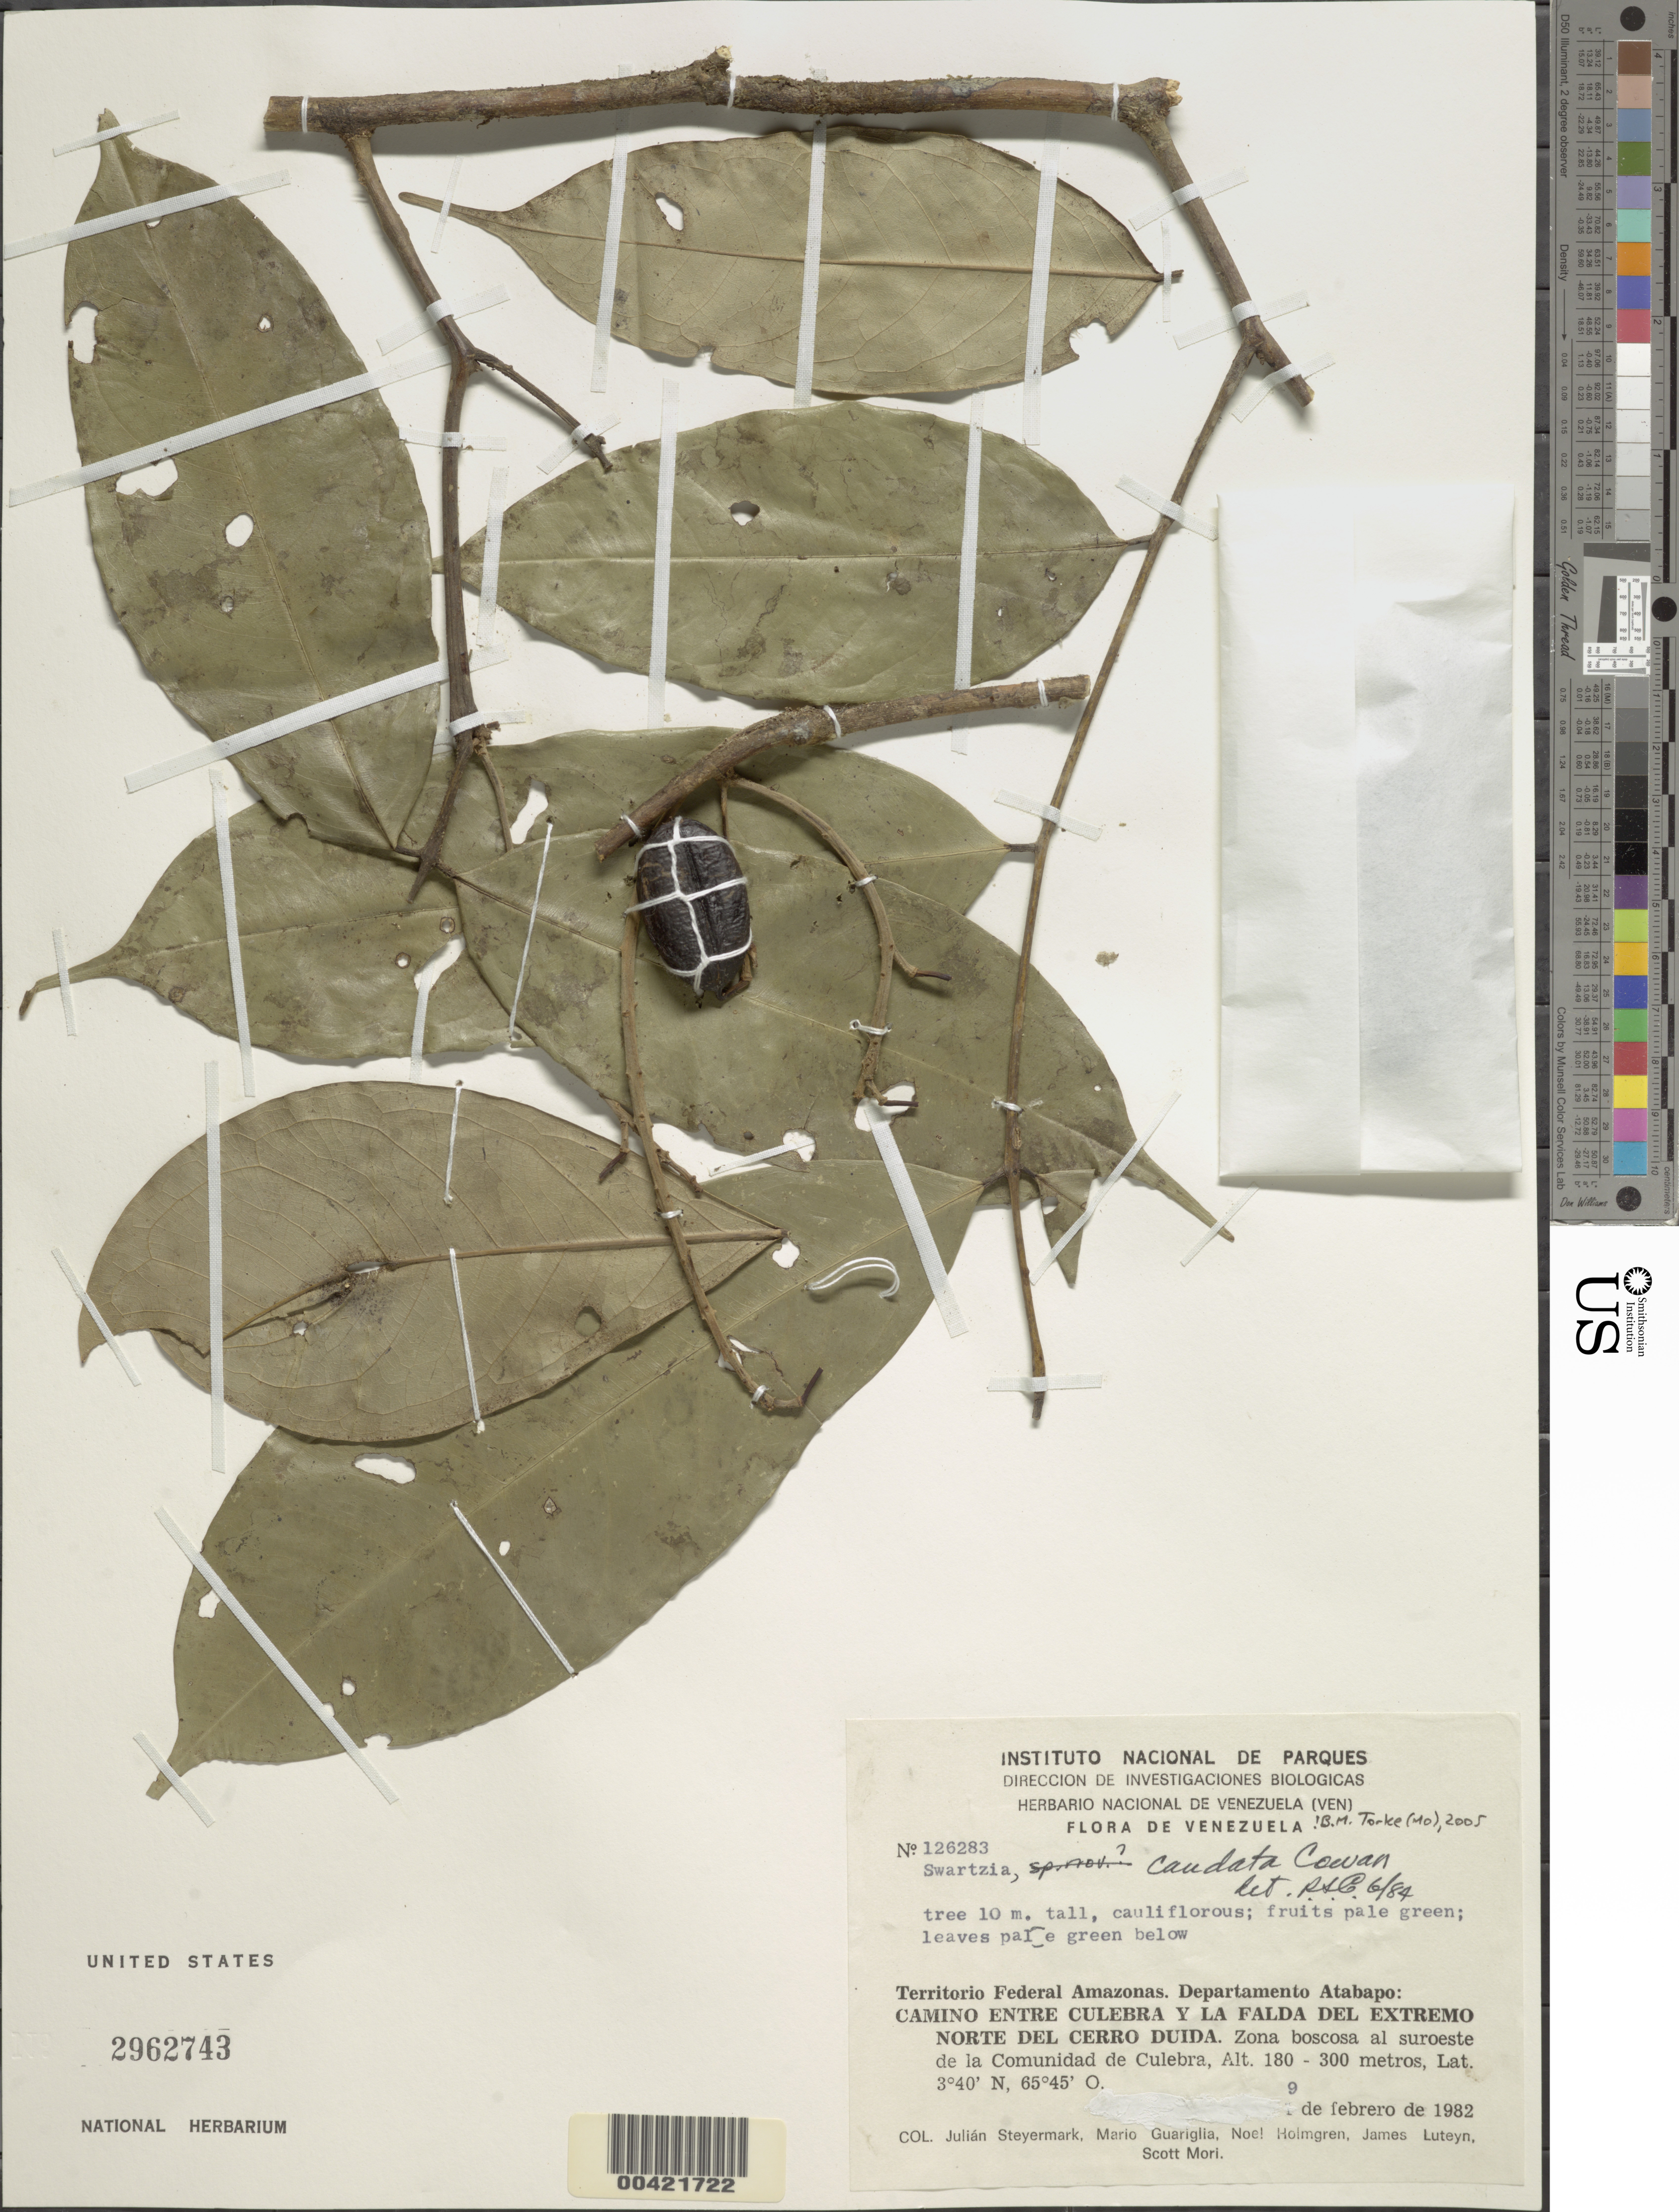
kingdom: Plantae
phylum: Tracheophyta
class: Magnoliopsida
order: Fabales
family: Fabaceae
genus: Swartzia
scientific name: Swartzia caudata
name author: R.S. Cowan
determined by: Cowan, R. S.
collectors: J. Steyermark, M. Guariglia P., N. H. Holmgren, J. L. Luteyn & S. Mori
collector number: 126283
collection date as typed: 09 Feb 1982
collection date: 1982-02-09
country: Venezuela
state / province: Amazonas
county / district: Atabapo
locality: Culebra y La Falda del extremo norte del Cerro Duida, camino entre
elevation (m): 180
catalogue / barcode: US 2962743